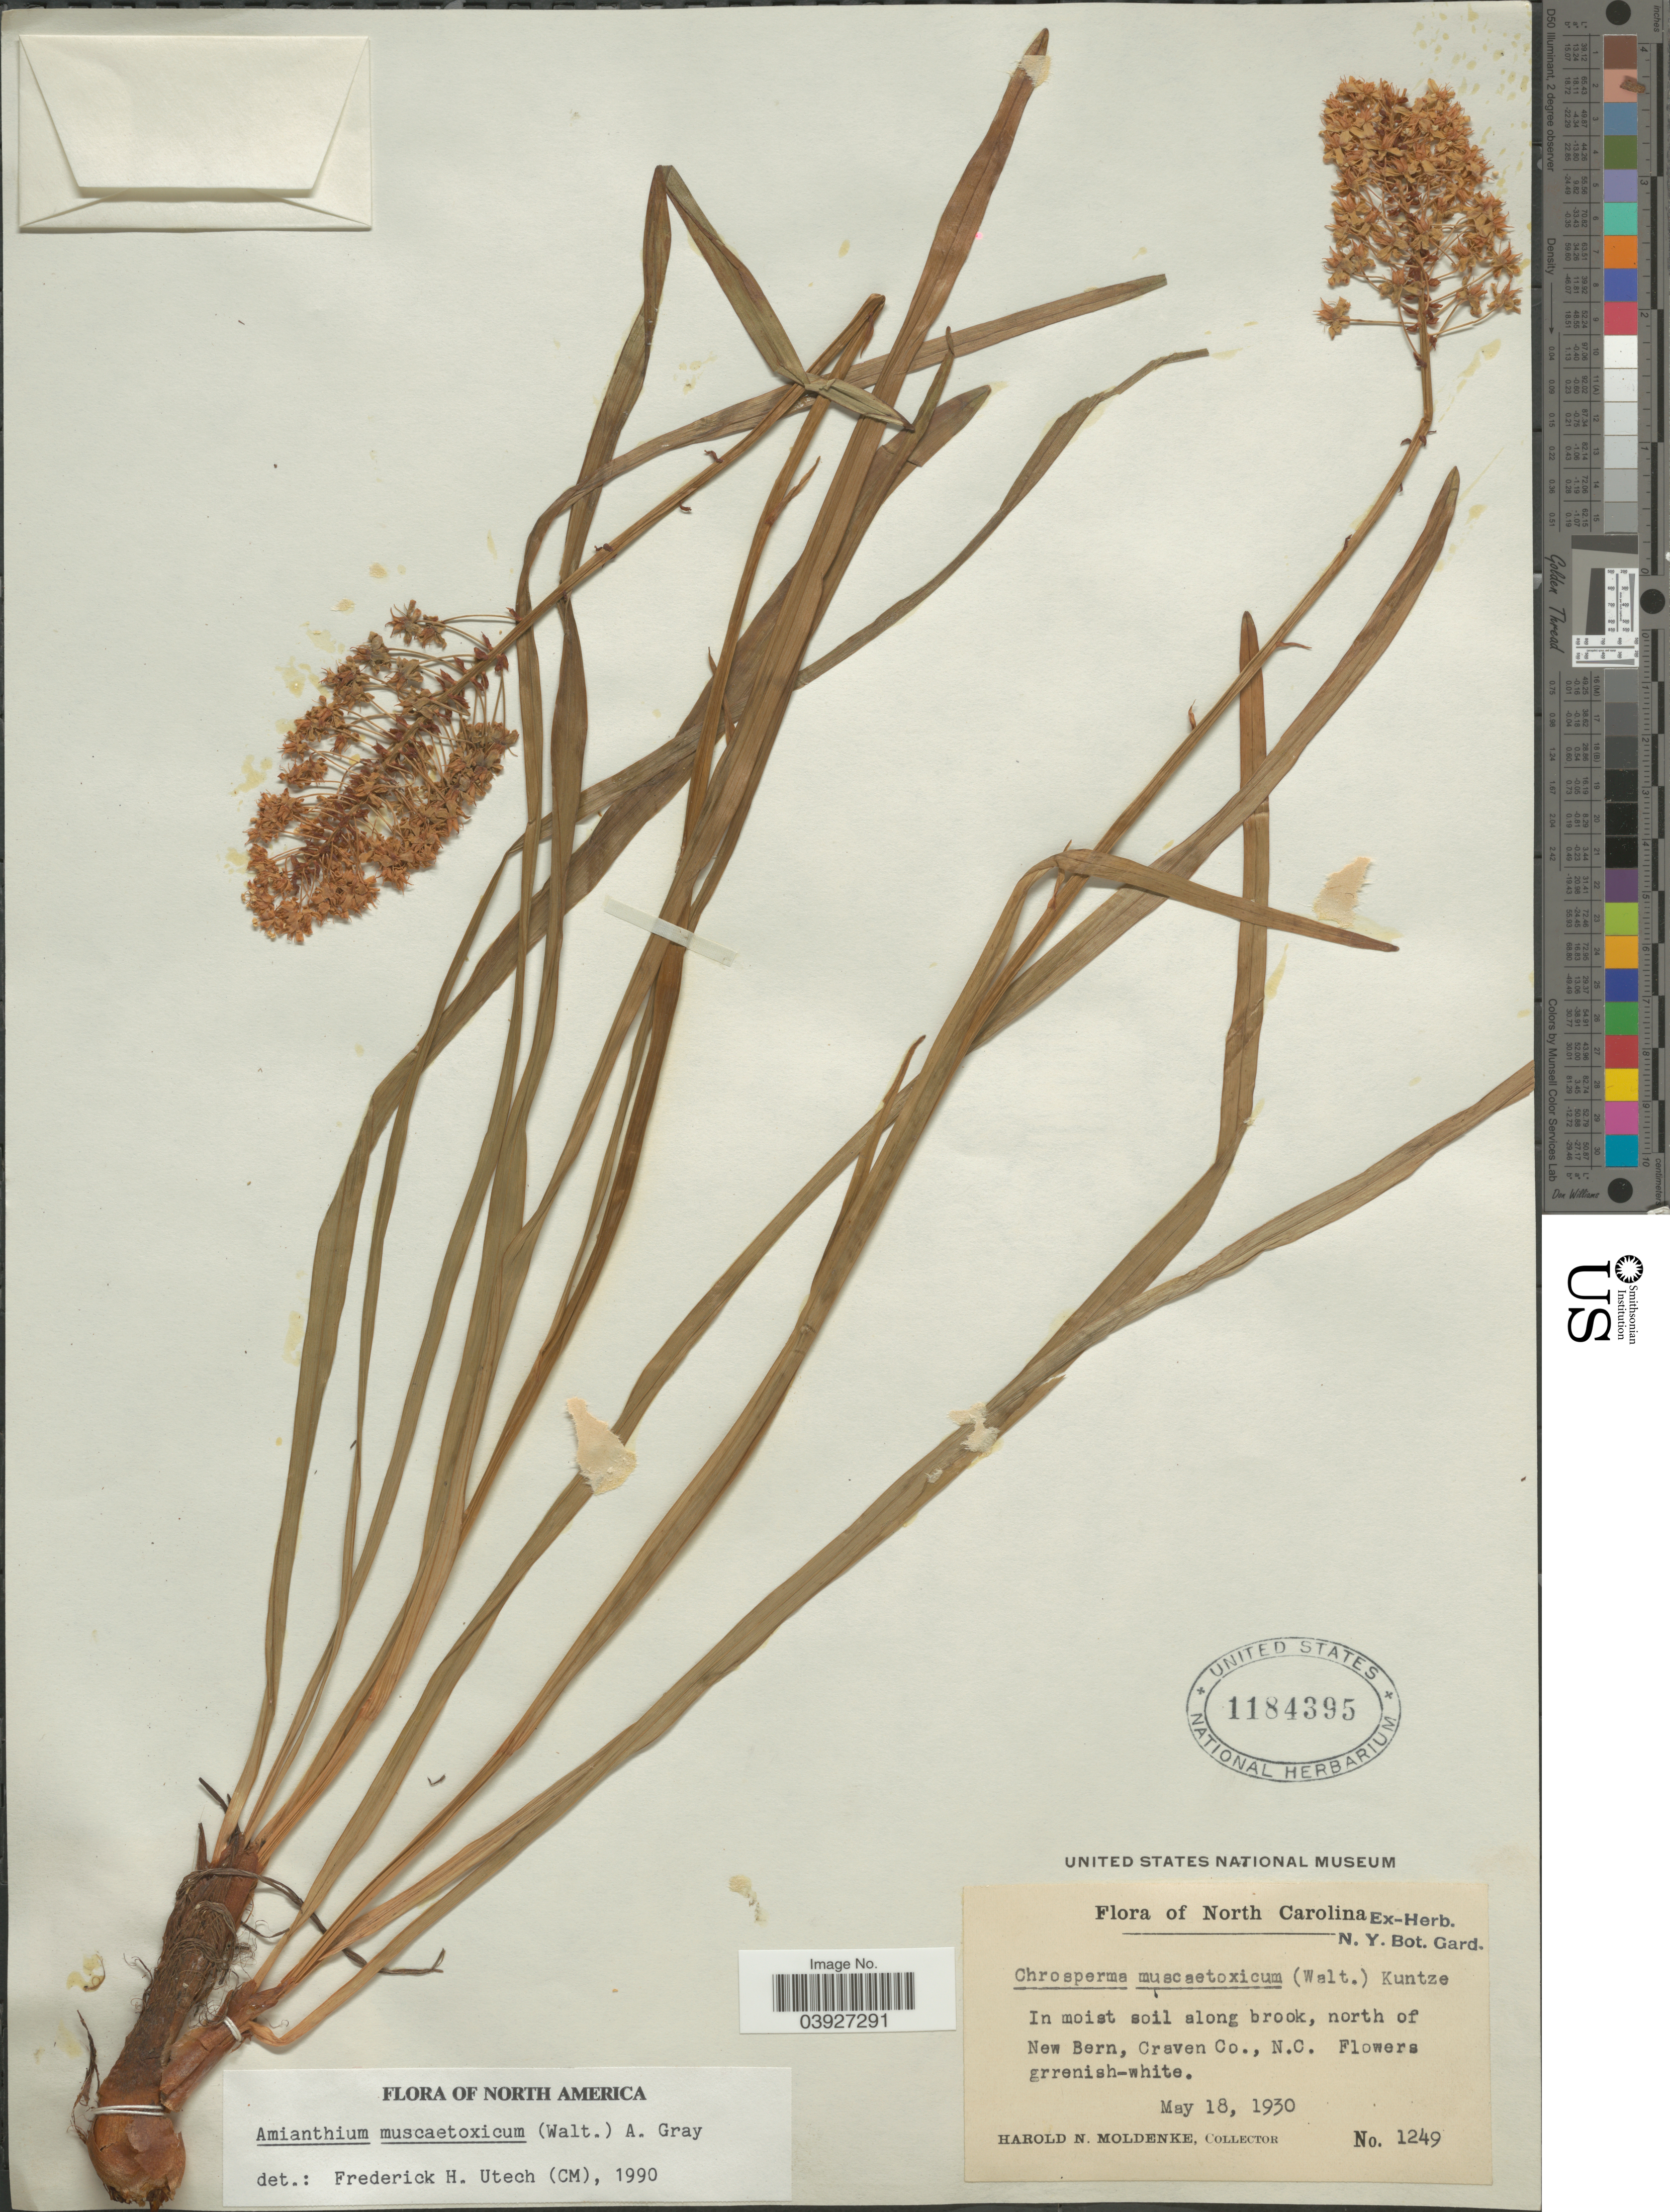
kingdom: Plantae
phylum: Tracheophyta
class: Liliopsida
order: Liliales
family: Melanthiaceae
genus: Amianthium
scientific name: Amianthium muscitoxicum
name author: (Walter) A. Gray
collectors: H. N. Moldenke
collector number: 1249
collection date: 1930-05-18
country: United States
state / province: North Carolina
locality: Along brook, north of New Bern, Craven Co.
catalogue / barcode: US 1184395